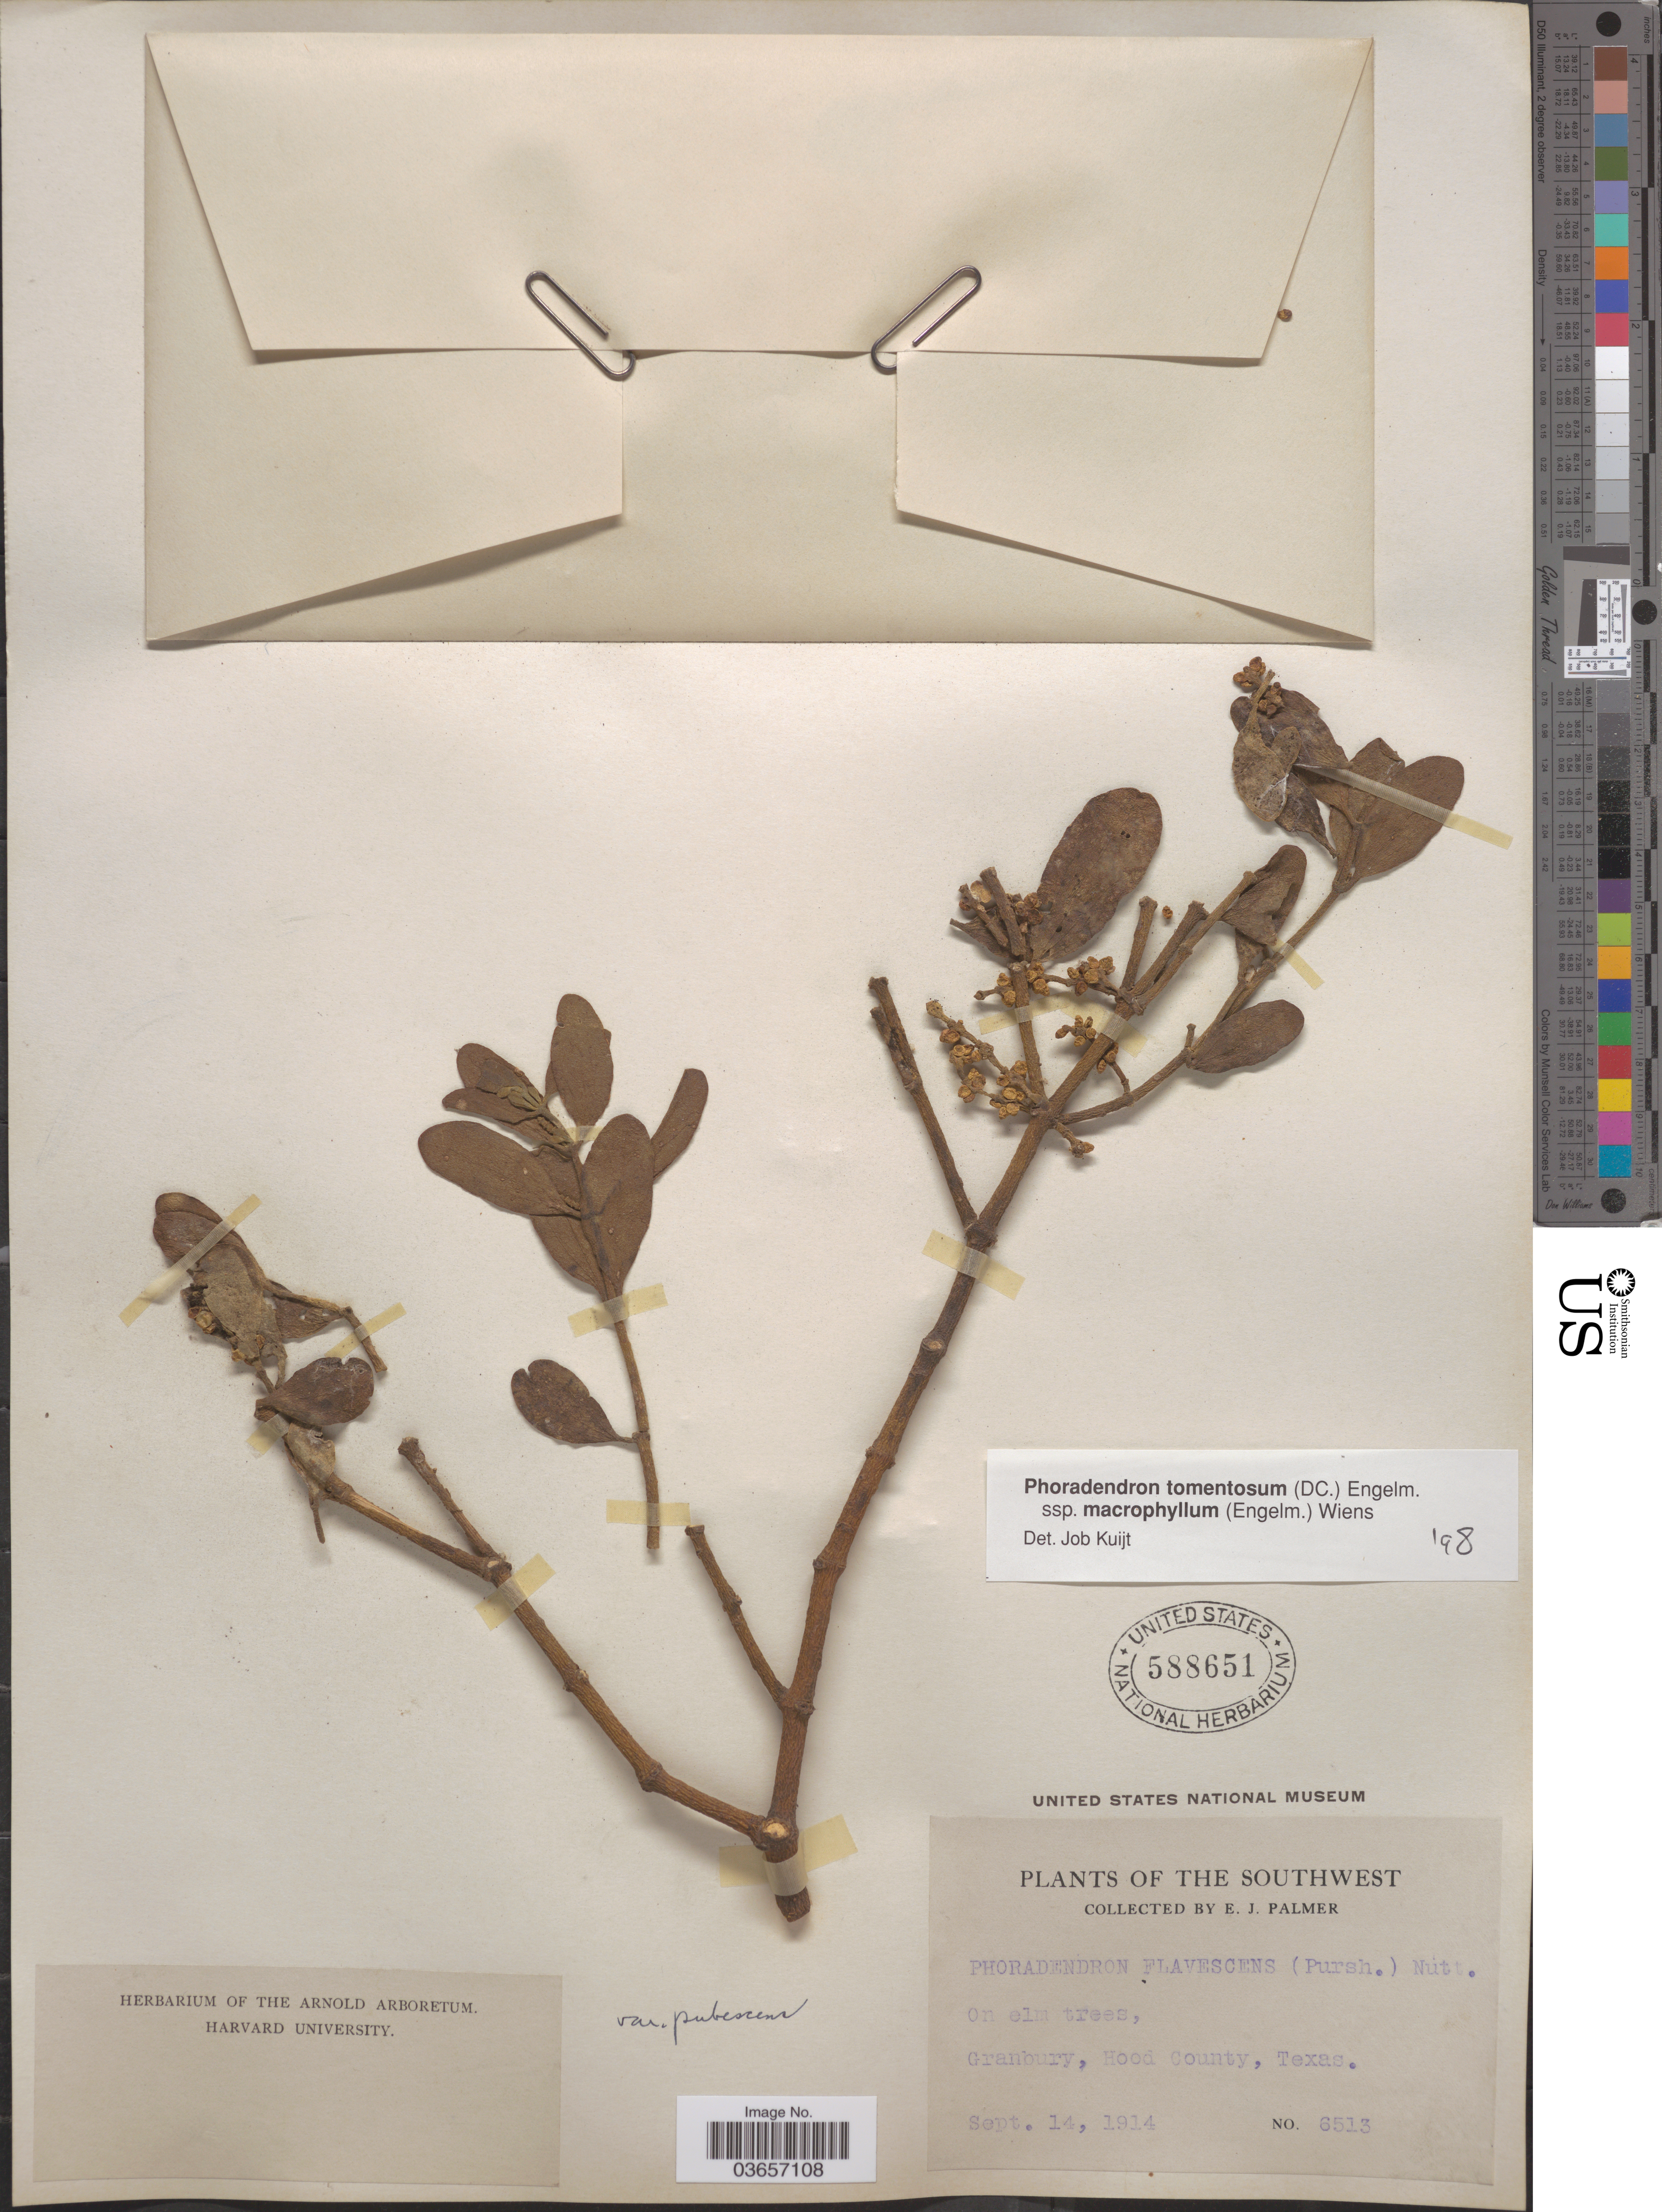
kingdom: Plantae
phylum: Tracheophyta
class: Magnoliopsida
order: Santalales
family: Viscaceae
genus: Phoradendron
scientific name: Phoradendron tomentosum var. macrophyllum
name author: (Engelm.) L.D. Benson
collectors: E. J. Palmer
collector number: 6513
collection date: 1914-09-14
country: United States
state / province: Texas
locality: The Southwest. Granbury, Hood County.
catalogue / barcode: US 588651